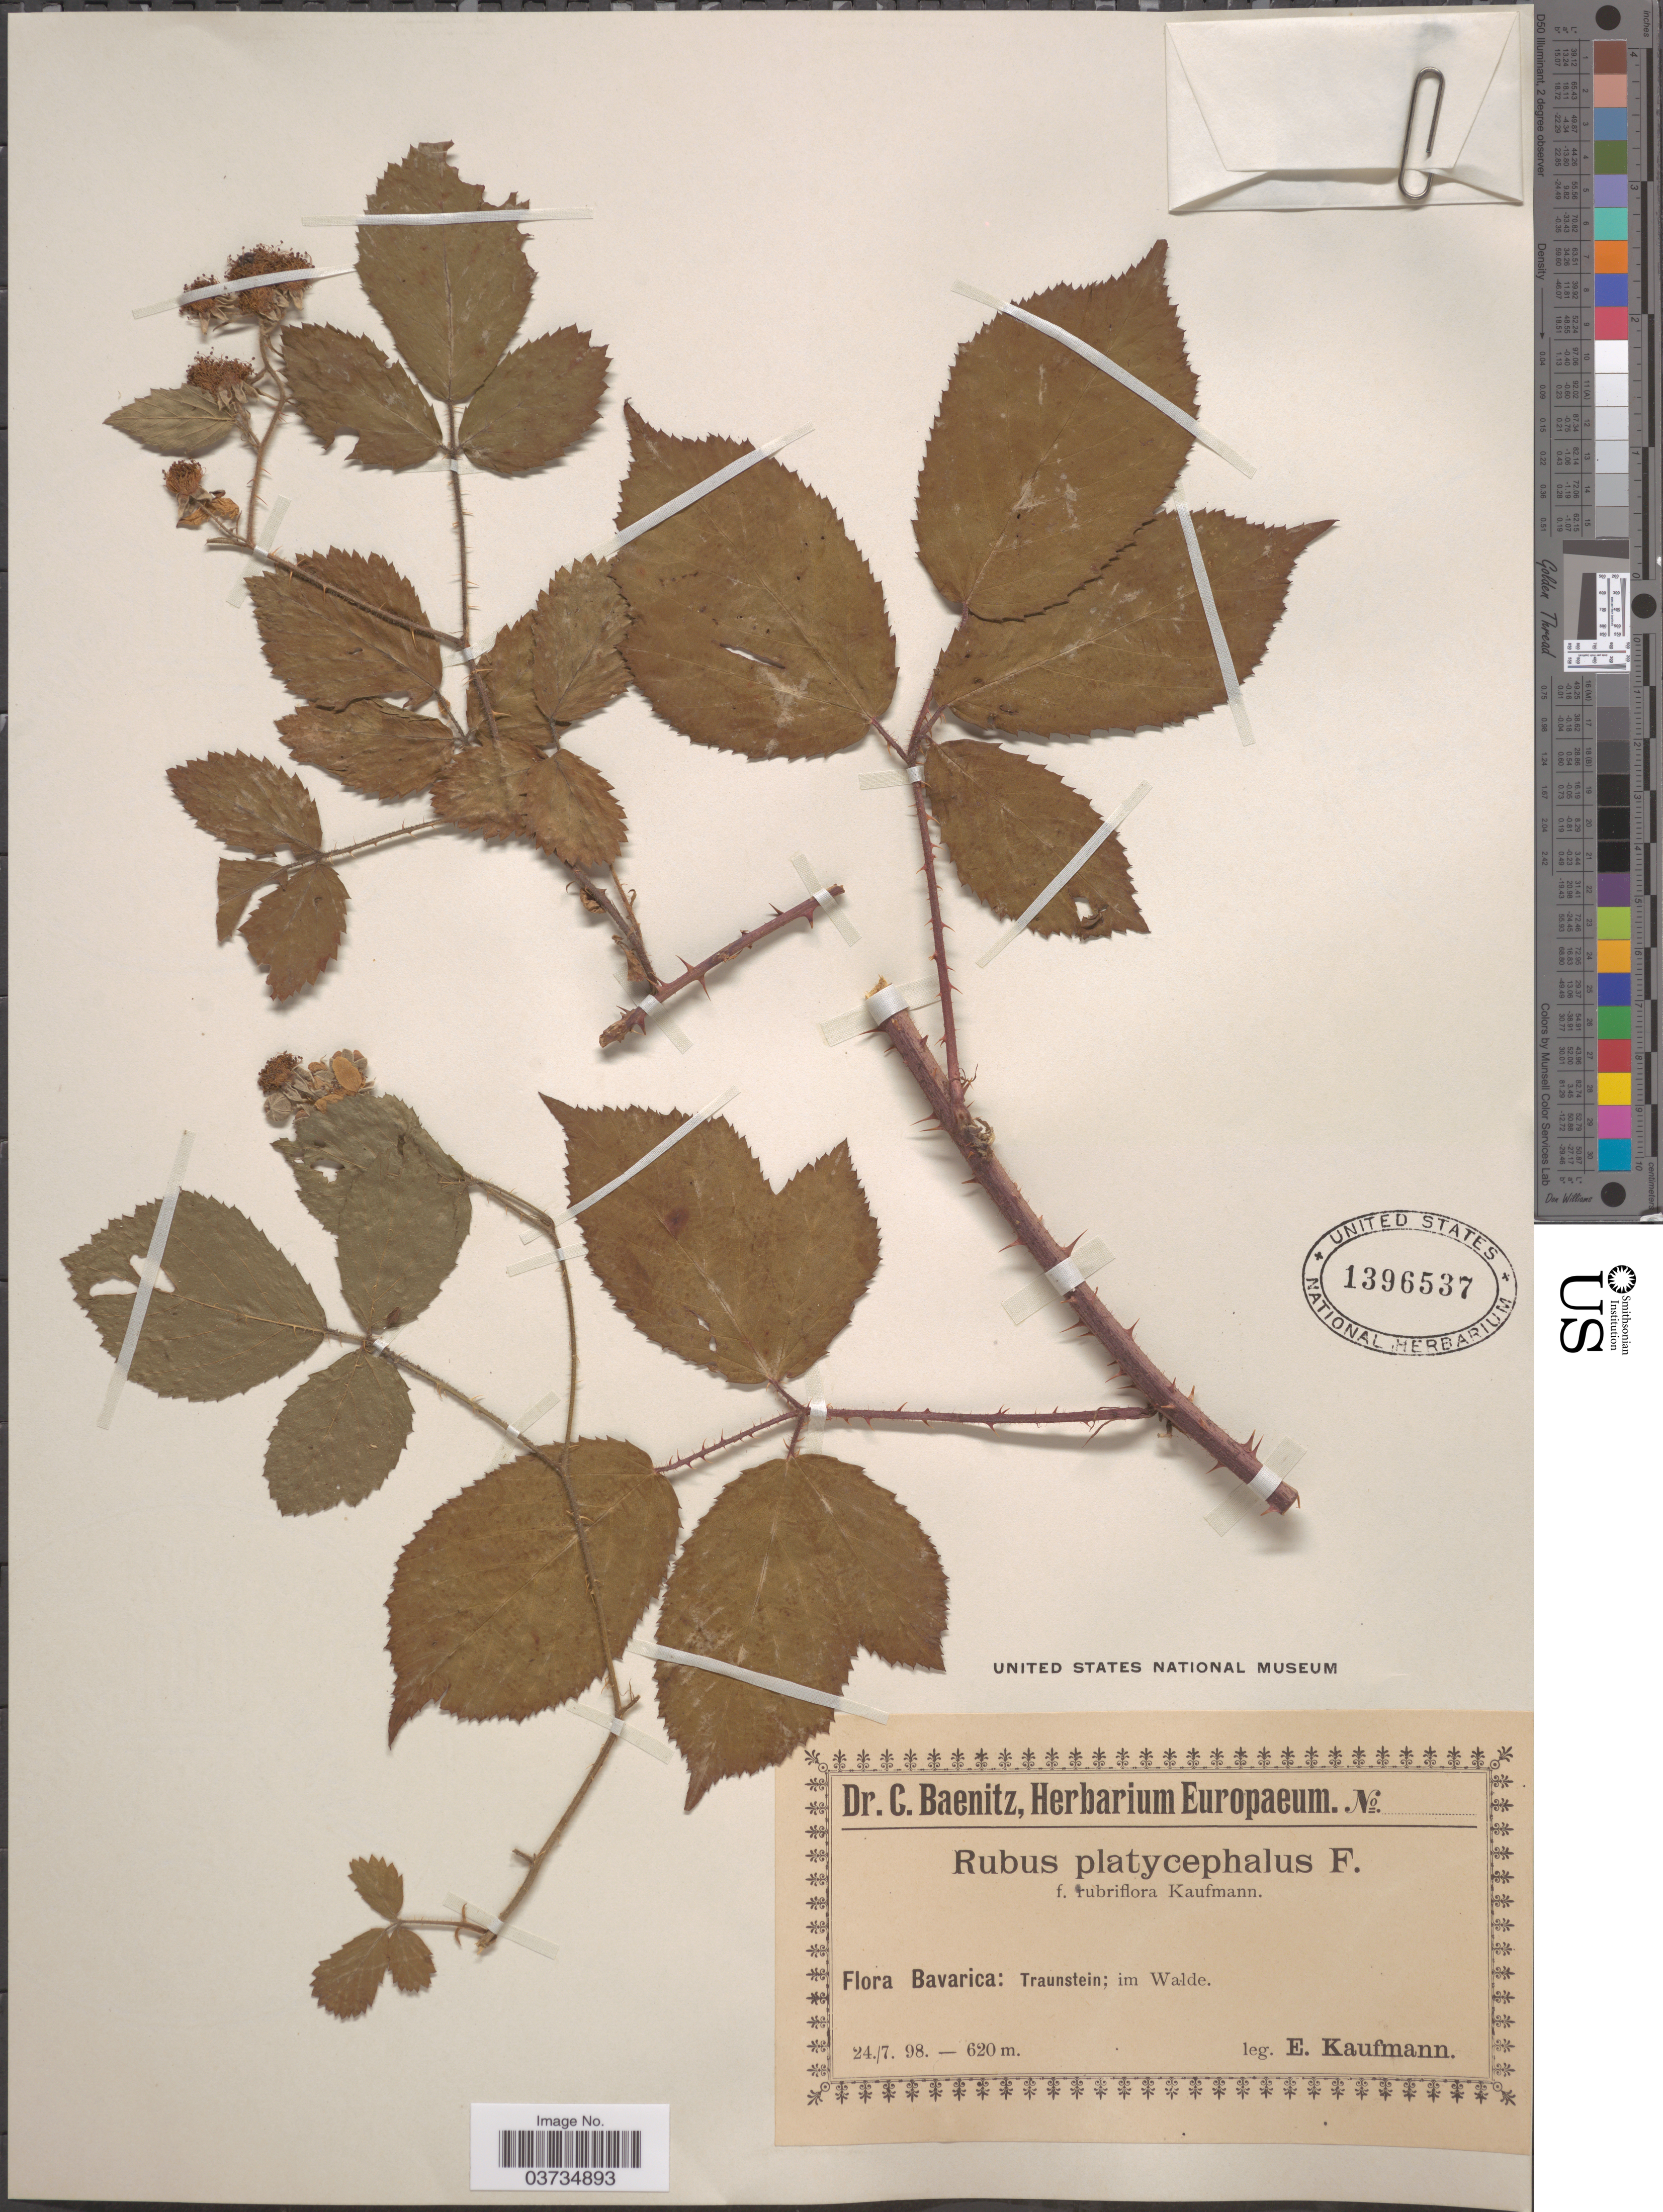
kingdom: Plantae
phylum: Tracheophyta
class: Magnoliopsida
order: Rosales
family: Rosaceae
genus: Rubus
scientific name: Rubus platycephalus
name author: Focke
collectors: E. Kaufmann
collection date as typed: Transcribed d/m/y: 24/7/98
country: Germany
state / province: Bayern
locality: Bavarica: Traunstein; im Walde.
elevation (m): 620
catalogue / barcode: US 1396537